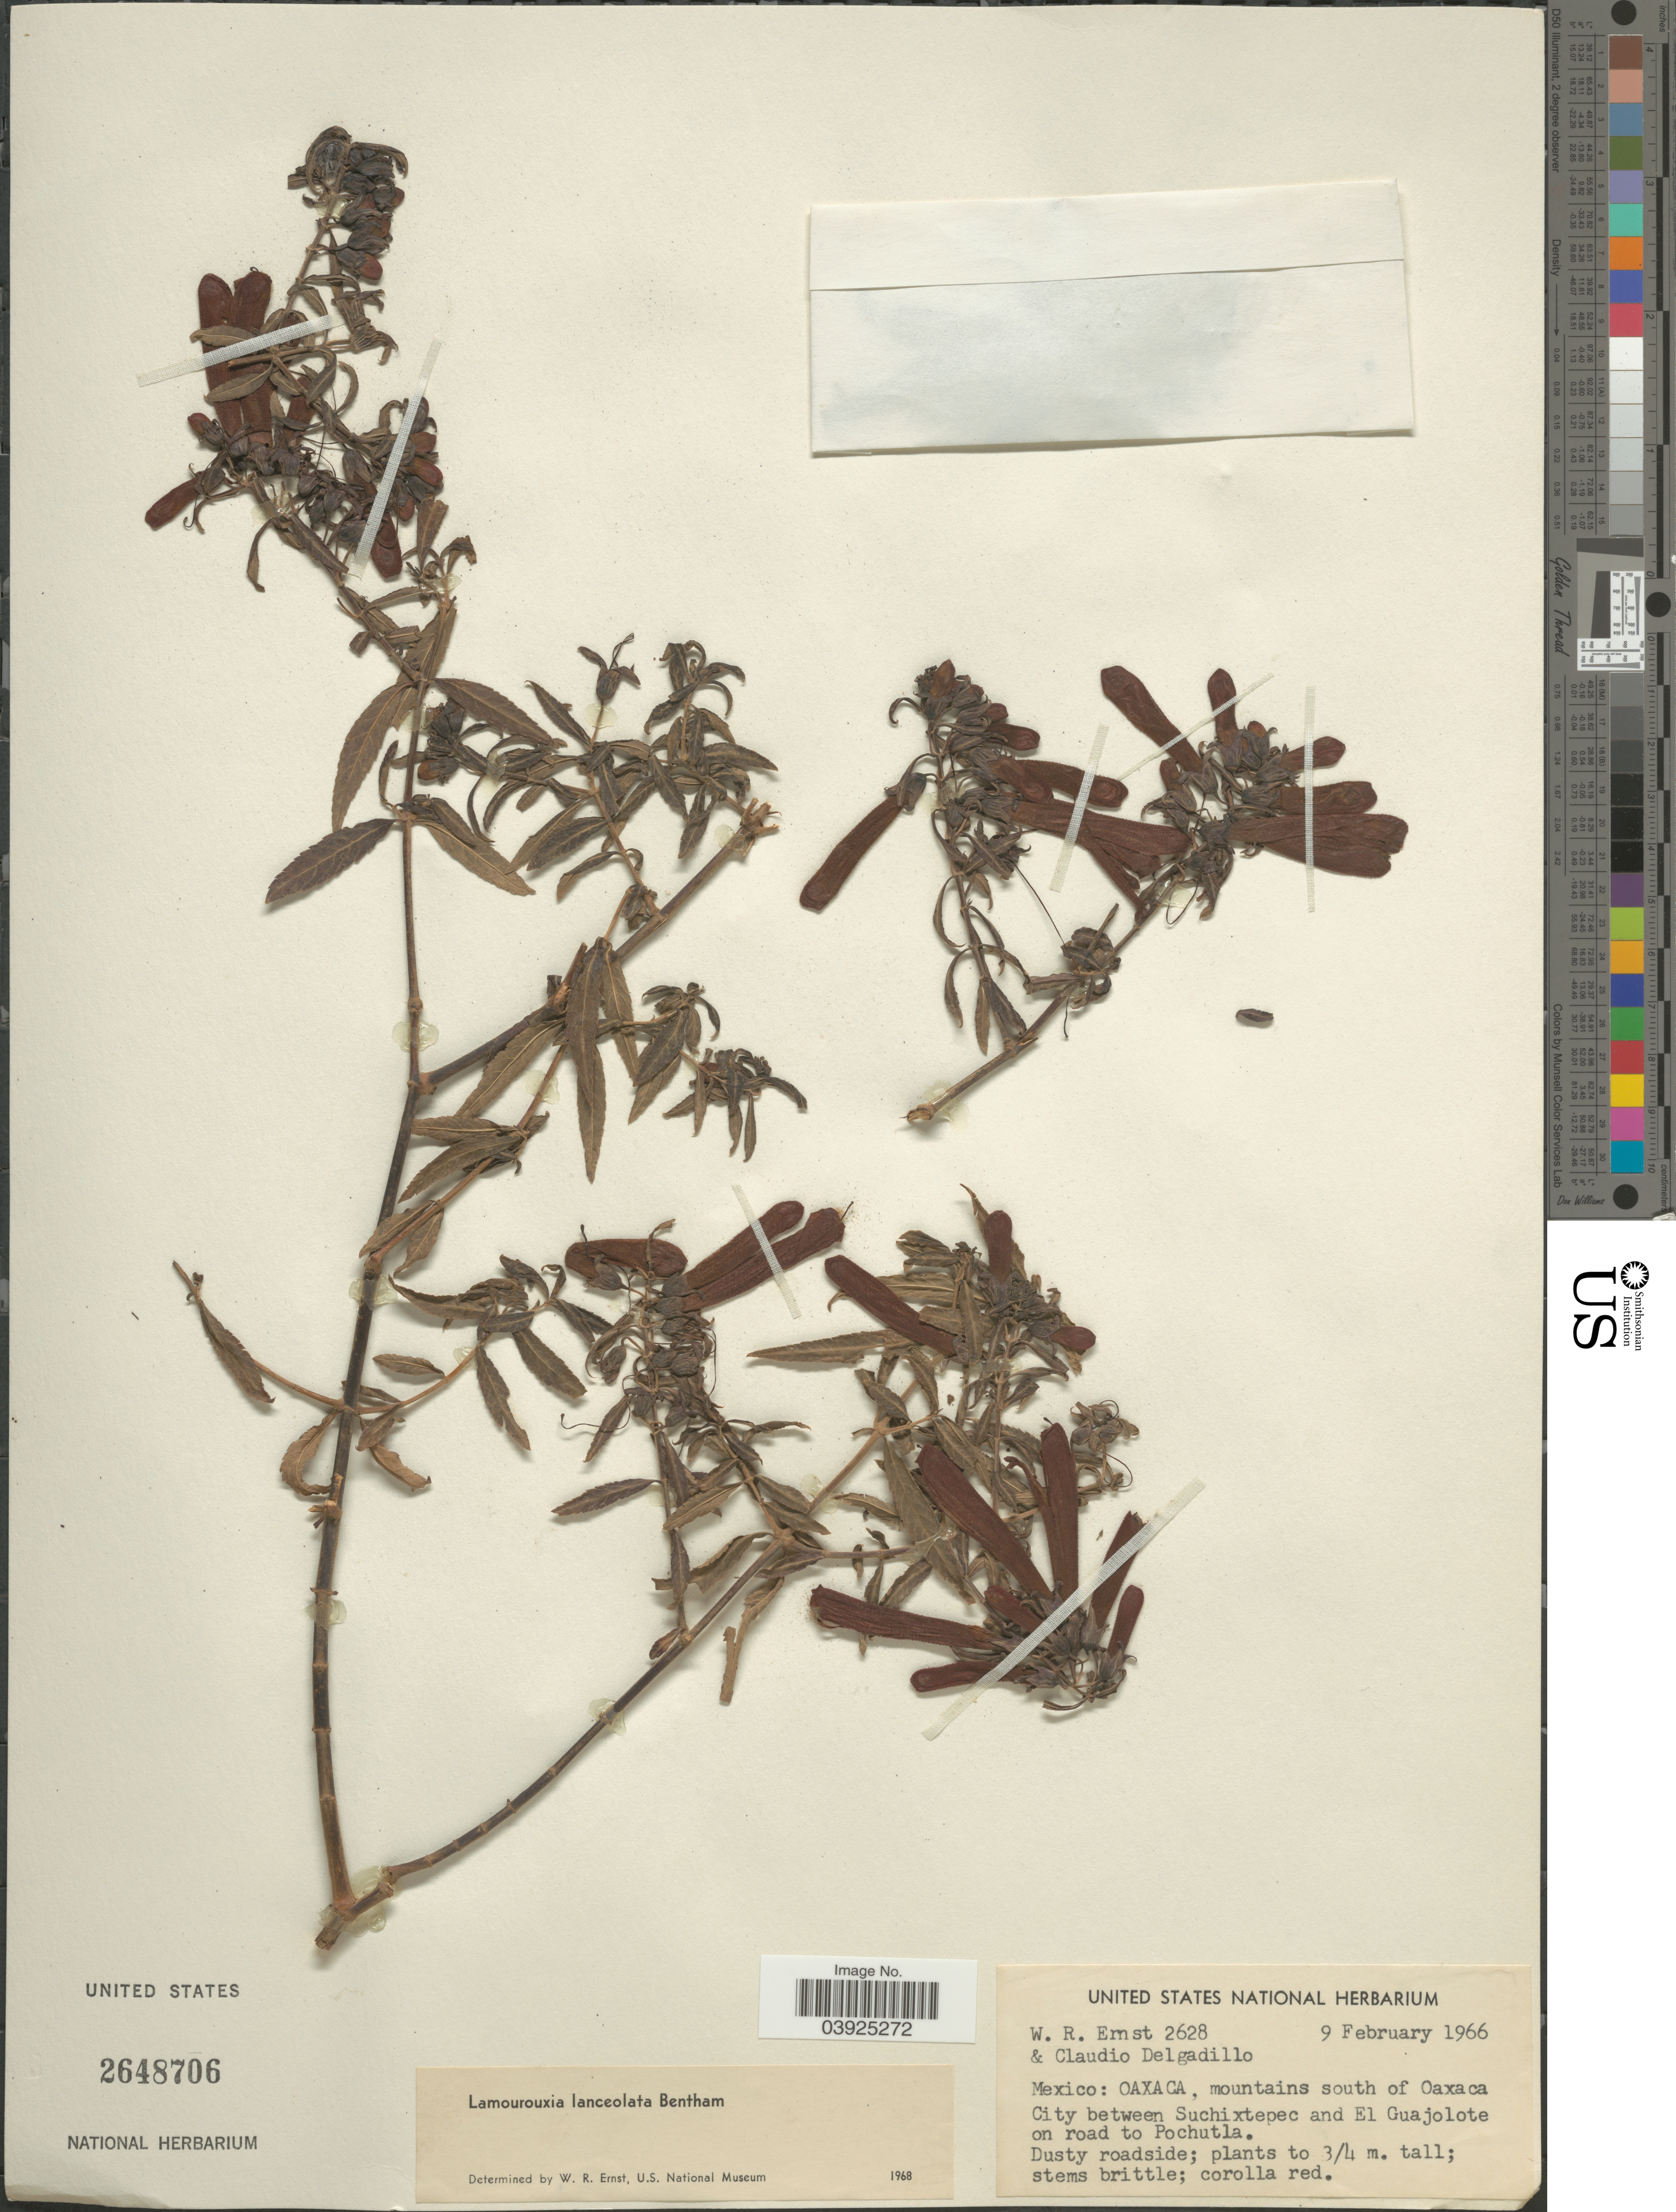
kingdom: Plantae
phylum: Tracheophyta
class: Magnoliopsida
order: Lamiales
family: Orobanchaceae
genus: Lamourouxia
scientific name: Lamourouxia lanceolata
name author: Benth.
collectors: W. R. Ernst & C. Delgadillo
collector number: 2628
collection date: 1966-02-09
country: Mexico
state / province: Oaxaca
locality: Mountains south of Oaxaca City between Suchixtepec and El Guajolote on road to Pochutla.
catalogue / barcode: US 2648706